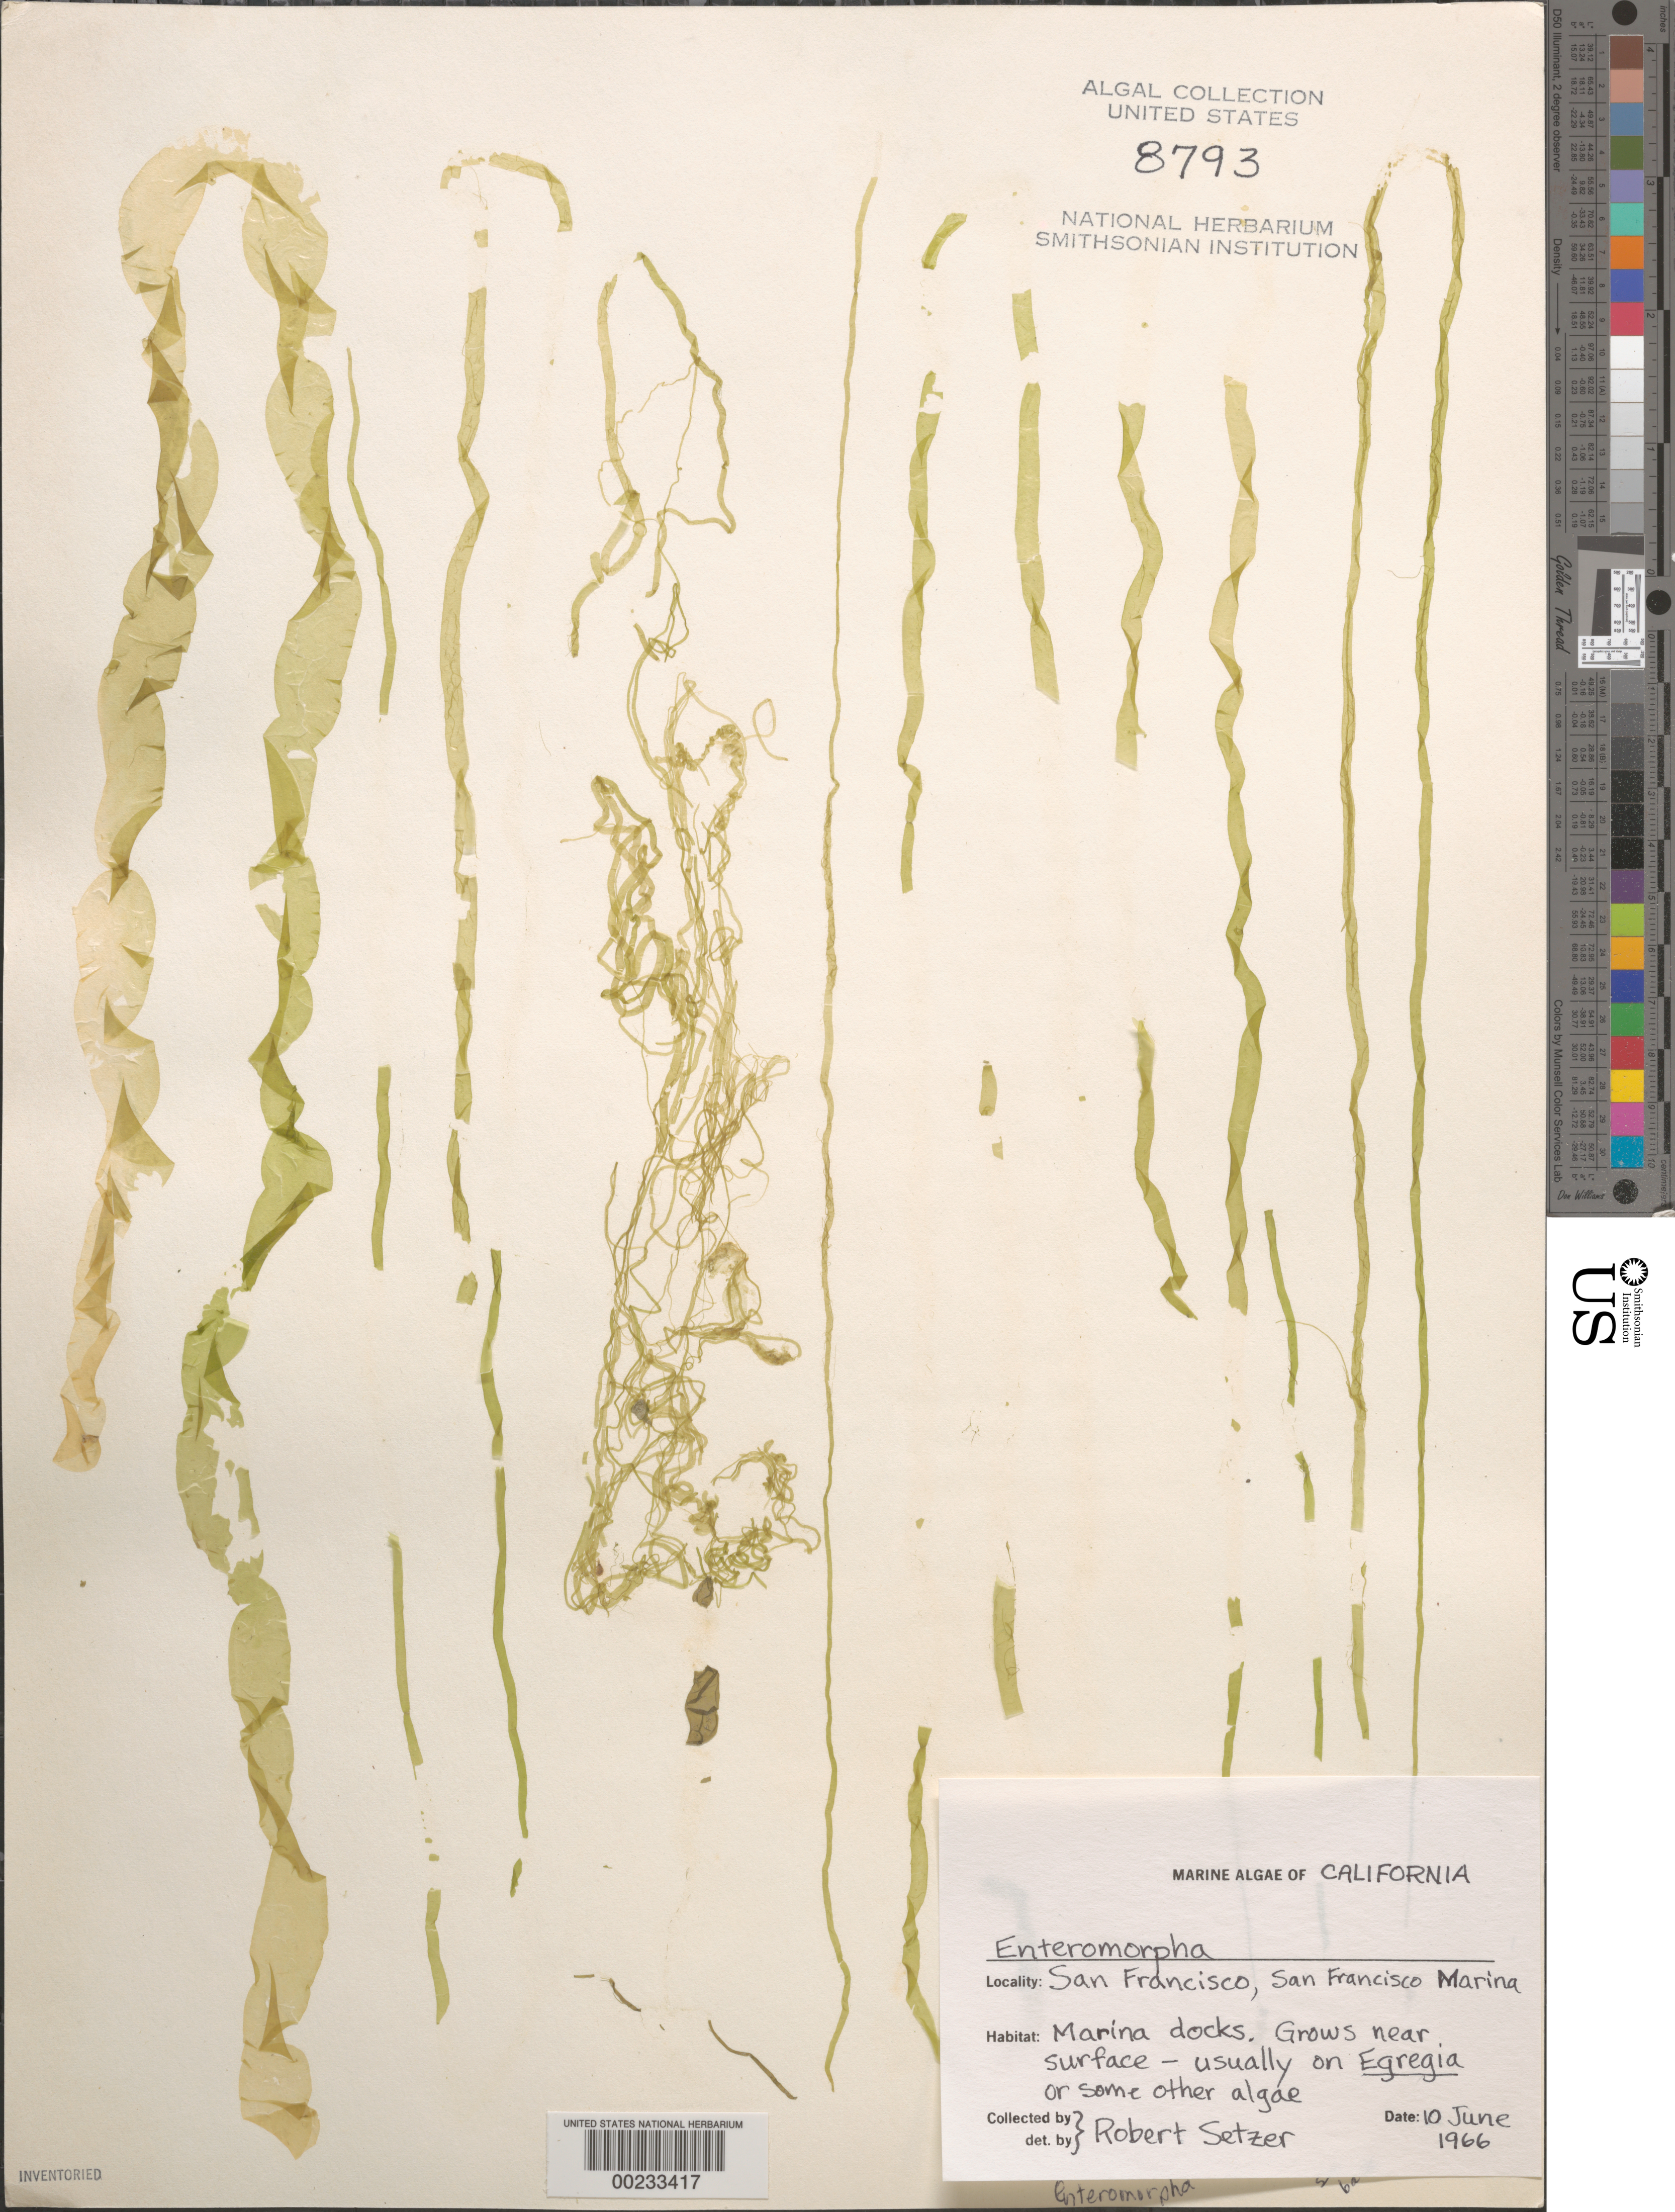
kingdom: Plantae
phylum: Chlorophyta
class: Ulvophyceae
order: Ulvales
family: Ulvaceae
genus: Ulva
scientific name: Ulva sp.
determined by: Algae name updating Project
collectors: R. Setzer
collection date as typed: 10 Jun 1966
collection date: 1966-06-10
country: United States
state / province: California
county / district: San Francisco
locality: San Francisco, San Francisco marina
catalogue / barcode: US 8793